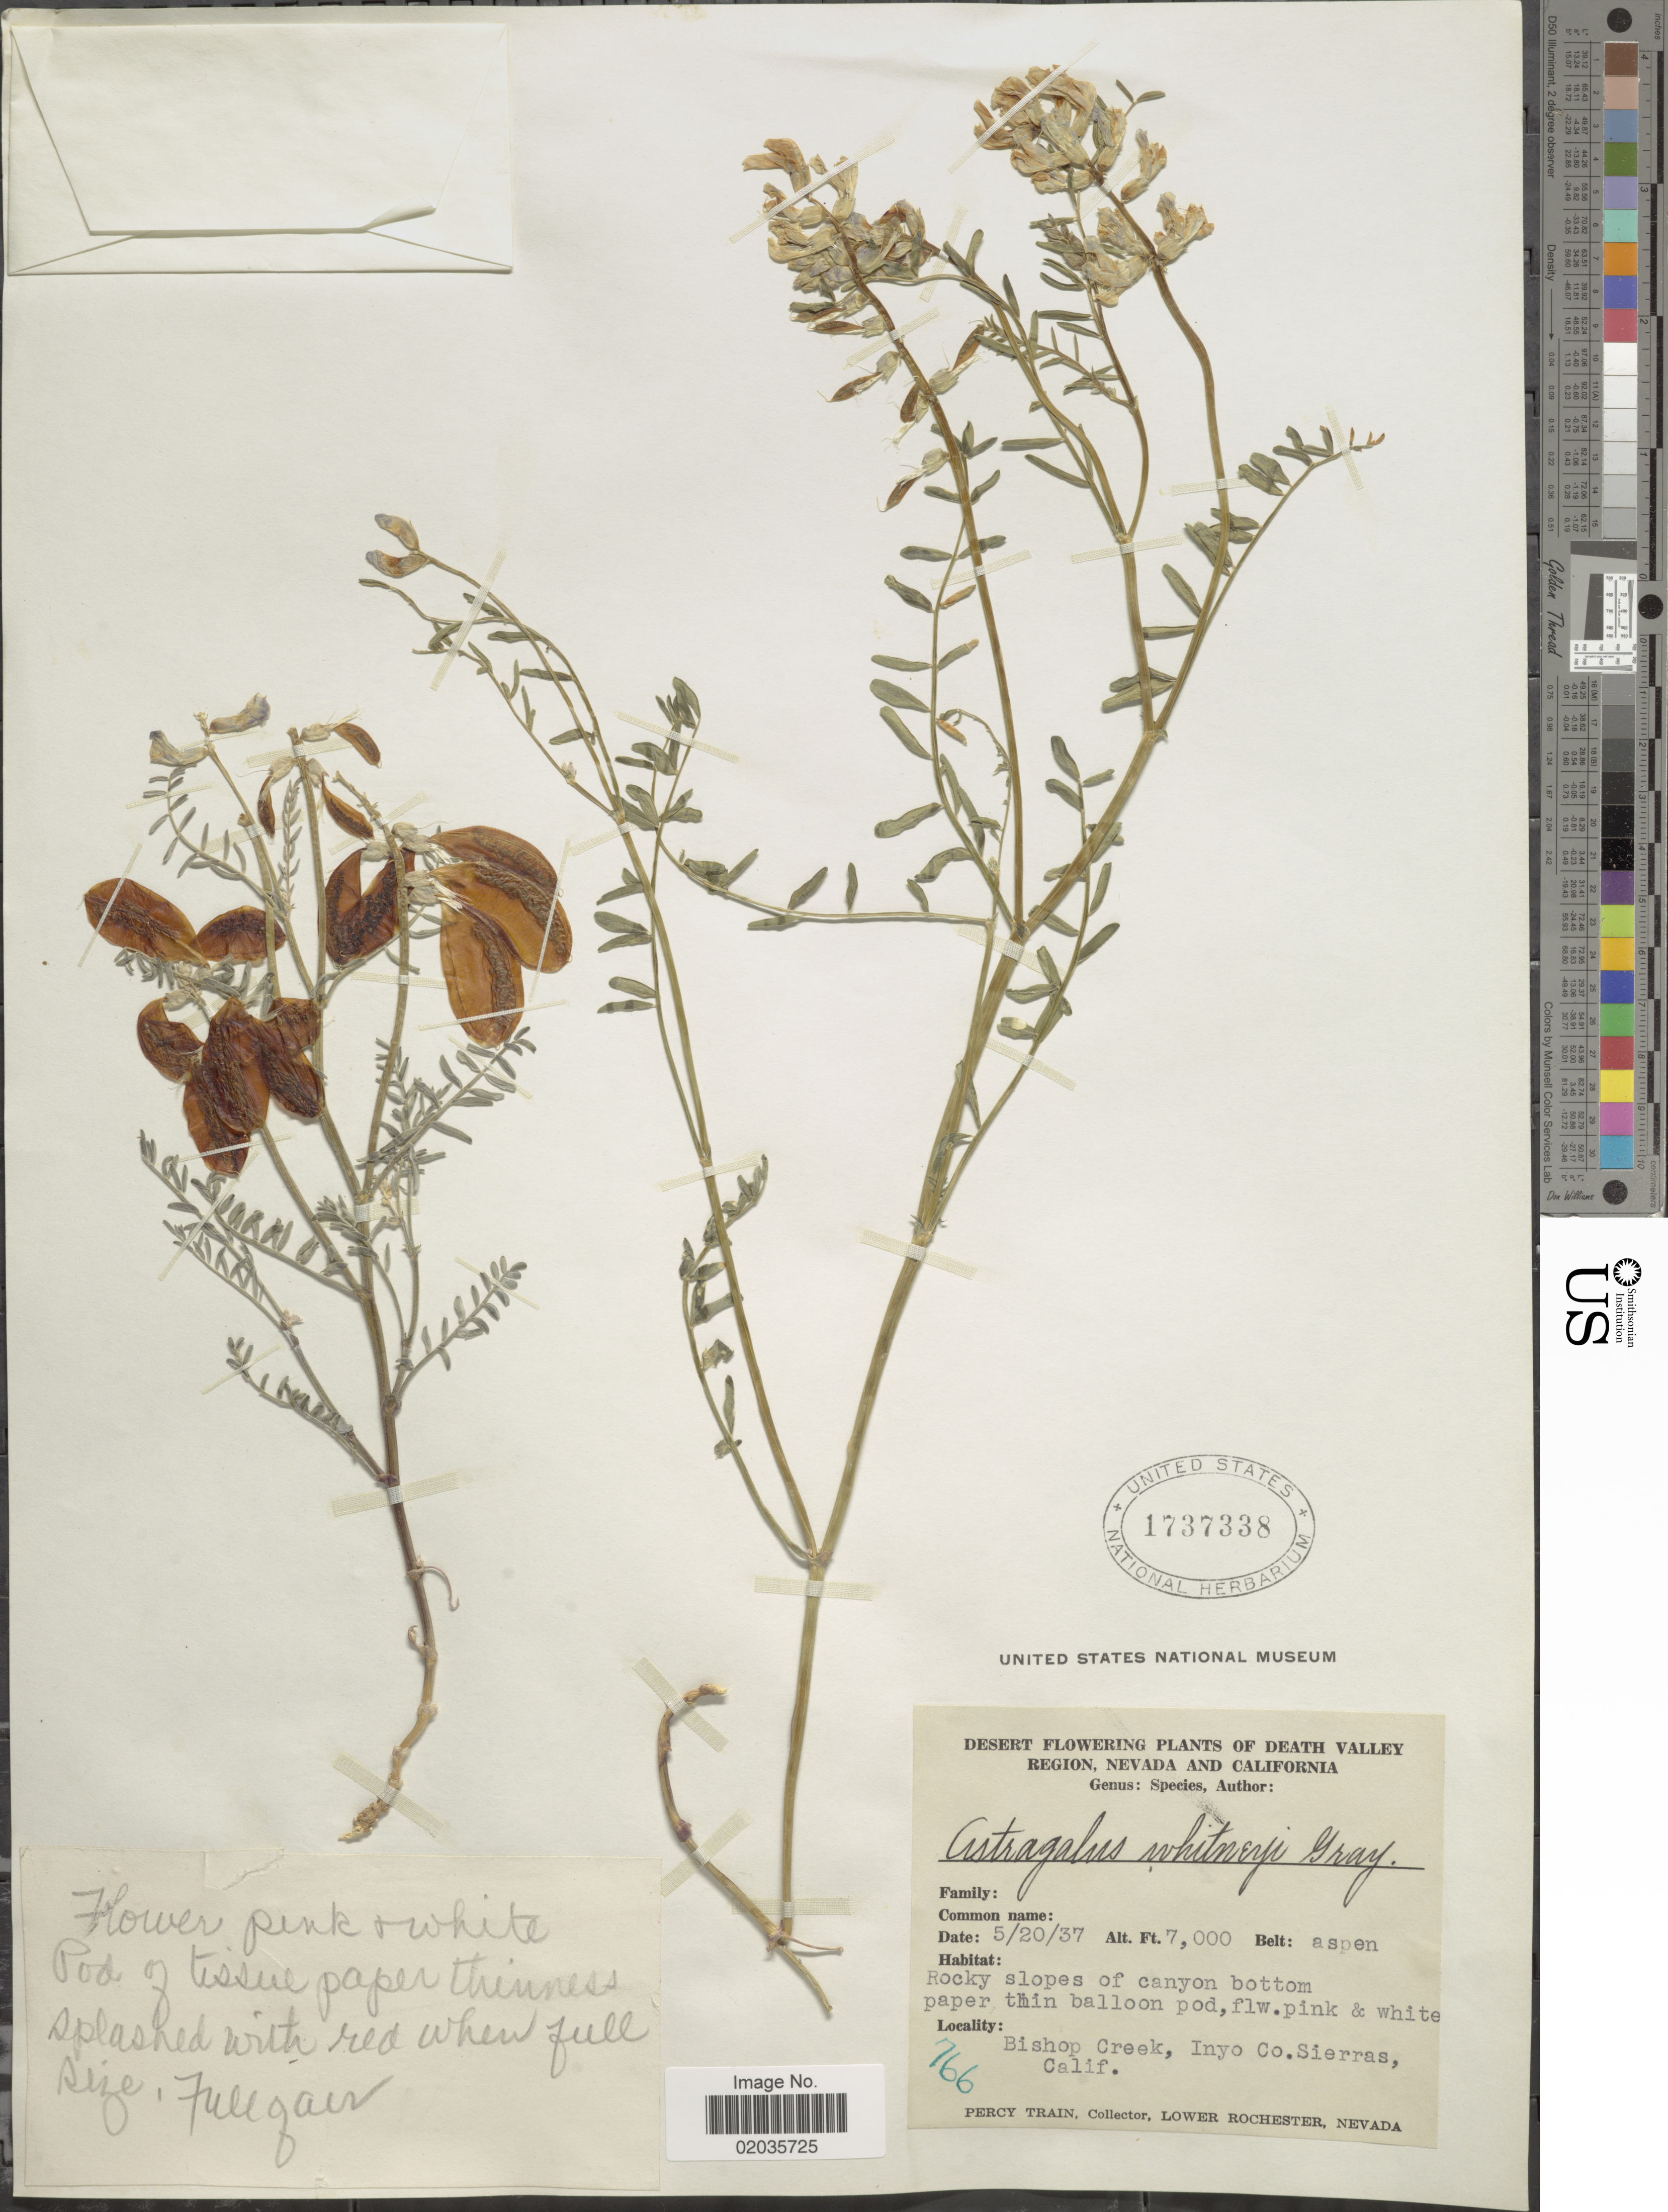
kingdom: Plantae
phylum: Tracheophyta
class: Magnoliopsida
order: Fabales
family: Fabaceae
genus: Astragalus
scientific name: Astragalus whitneyi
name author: A. Gray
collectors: P. Train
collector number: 766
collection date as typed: Transcribed d/m/y: 20/5/37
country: United States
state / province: California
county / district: Inyo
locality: Desert Flowering of Death Valley Region, rocky slopes of canyon bottom, paper thin balloon pod., Bishop Creek, Inyo Co., Sierras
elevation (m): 2134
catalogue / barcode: US 1737338